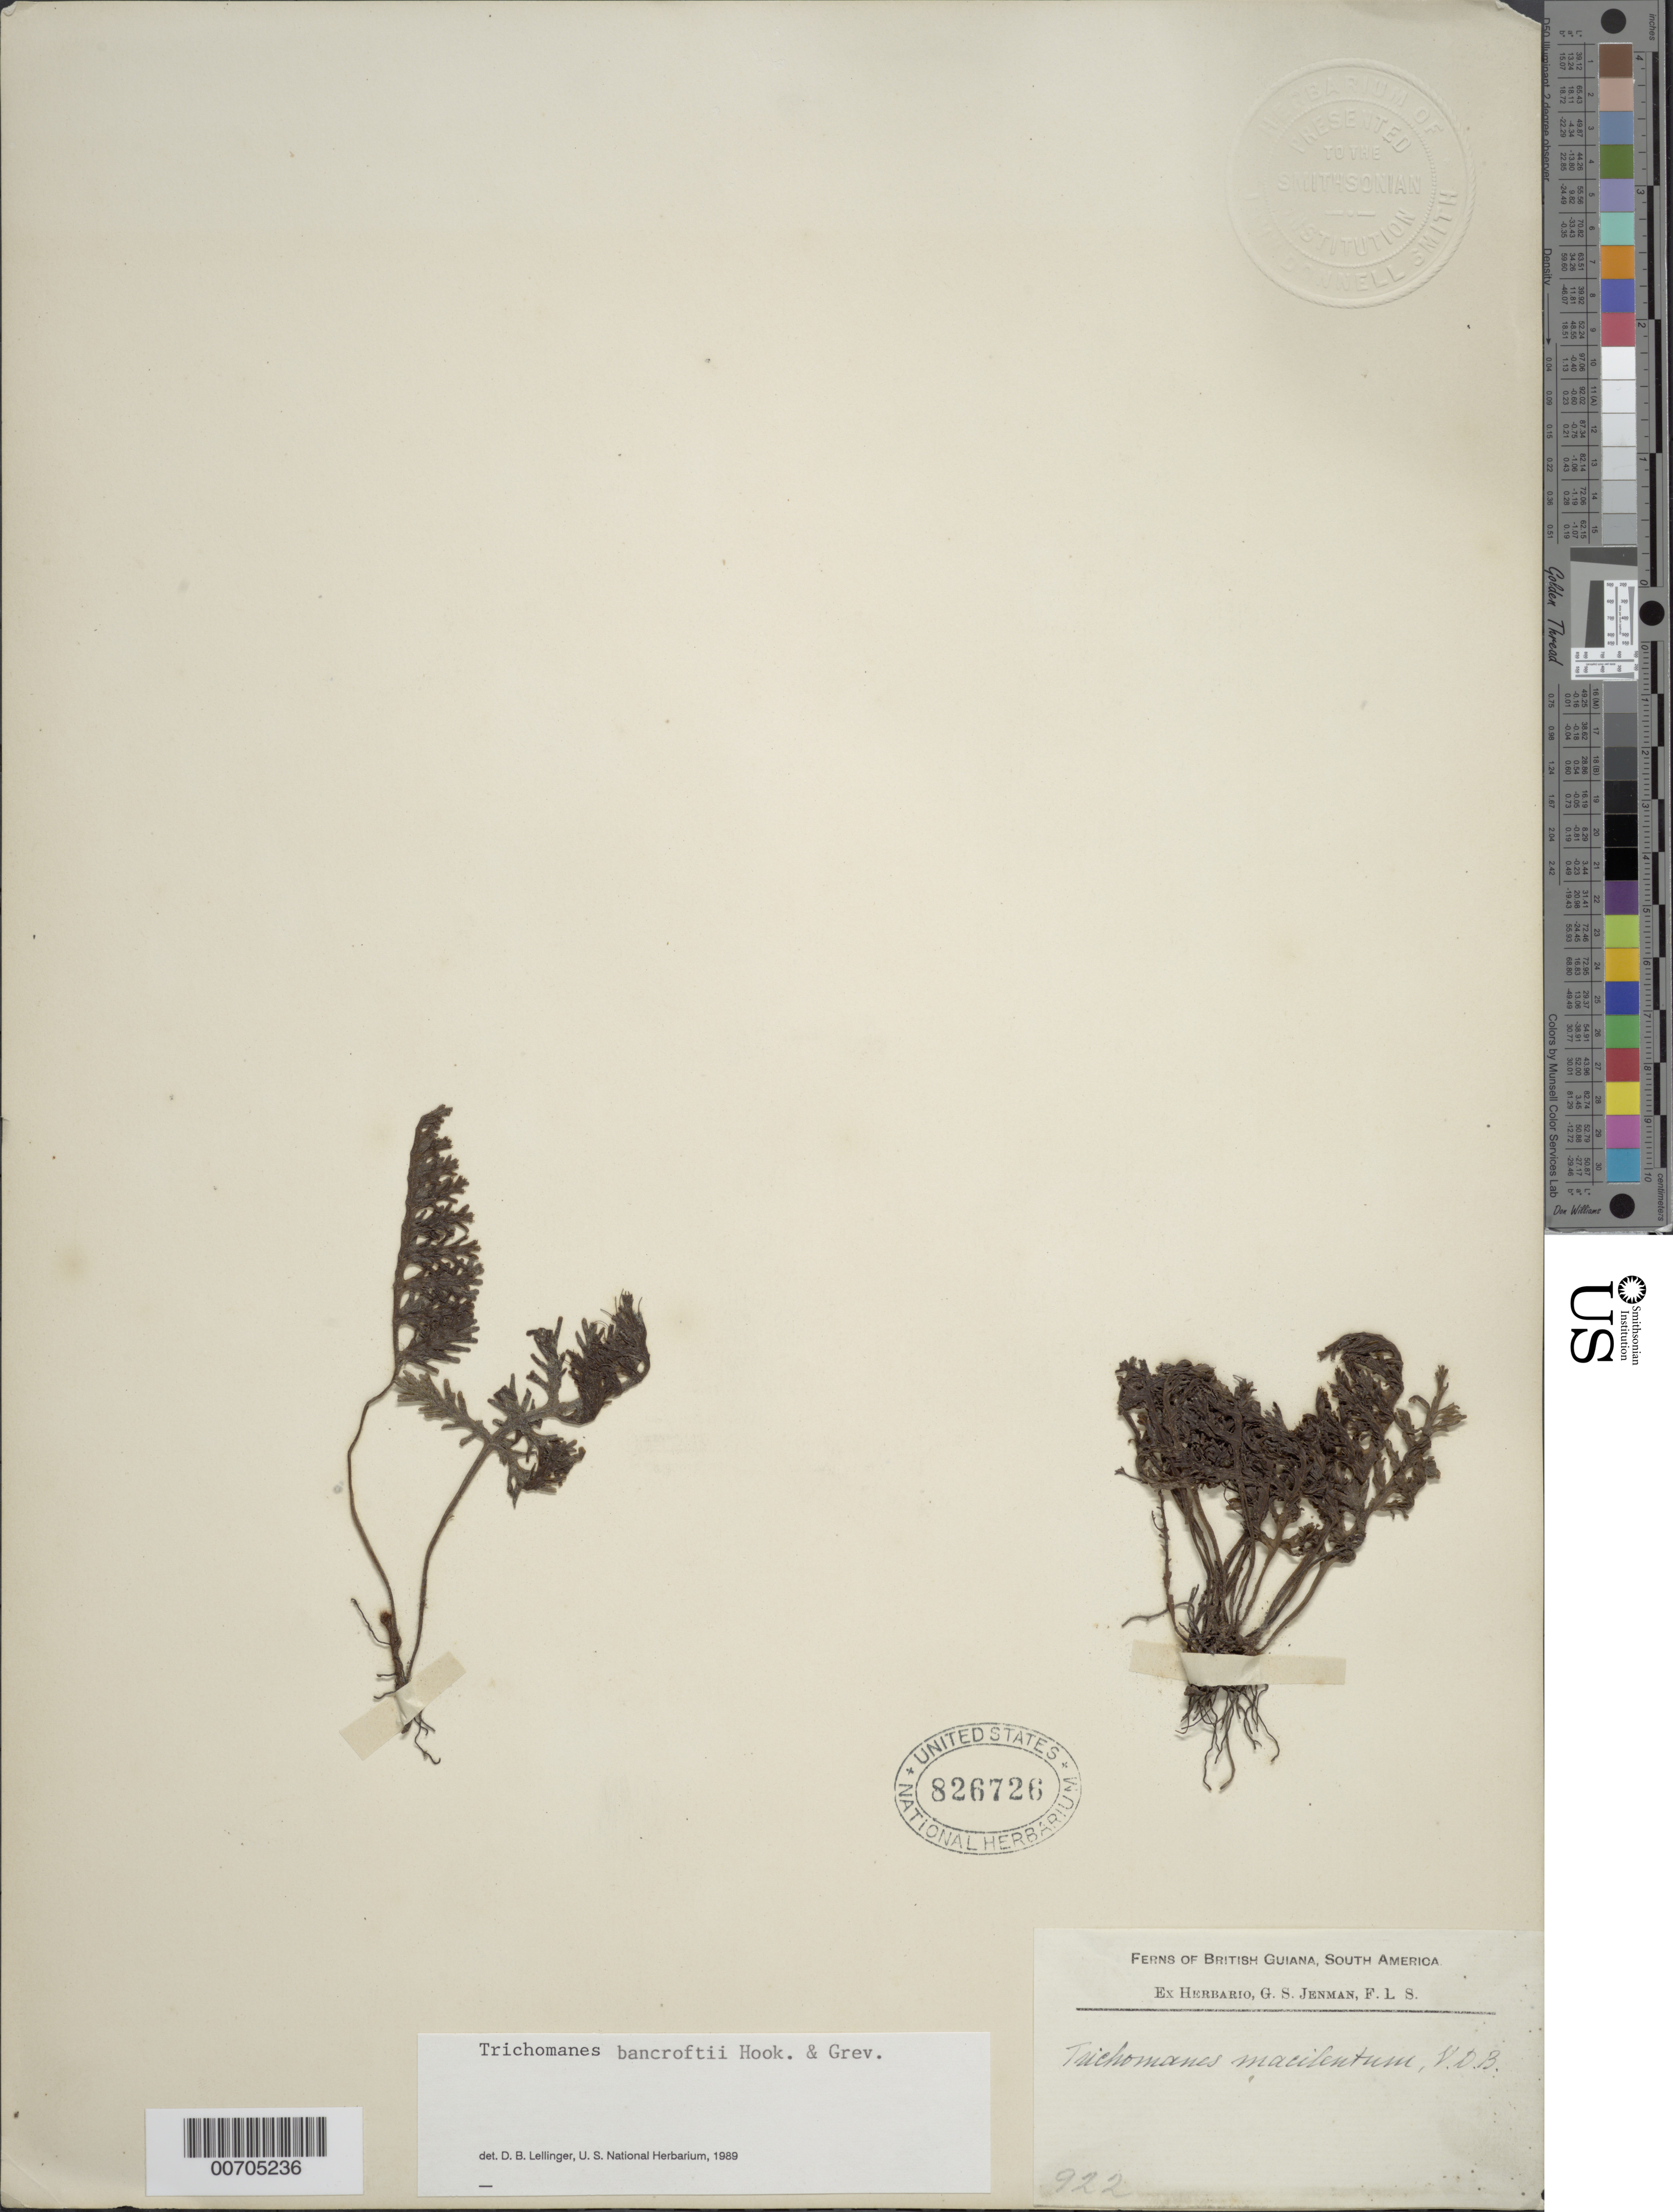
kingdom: Plantae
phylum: Tracheophyta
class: Polypodiopsida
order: Hymenophyllales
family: Hymenophyllaceae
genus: Trichomanes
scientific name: Trichomanes bancroftii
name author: Hook. & Grev.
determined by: Lellinger, David B., (BOT), Smithsonian Institution - National Museum of Natural History (UNITED STATES)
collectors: G. S. Jenman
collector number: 922 ?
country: Guyana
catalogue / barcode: US 826726